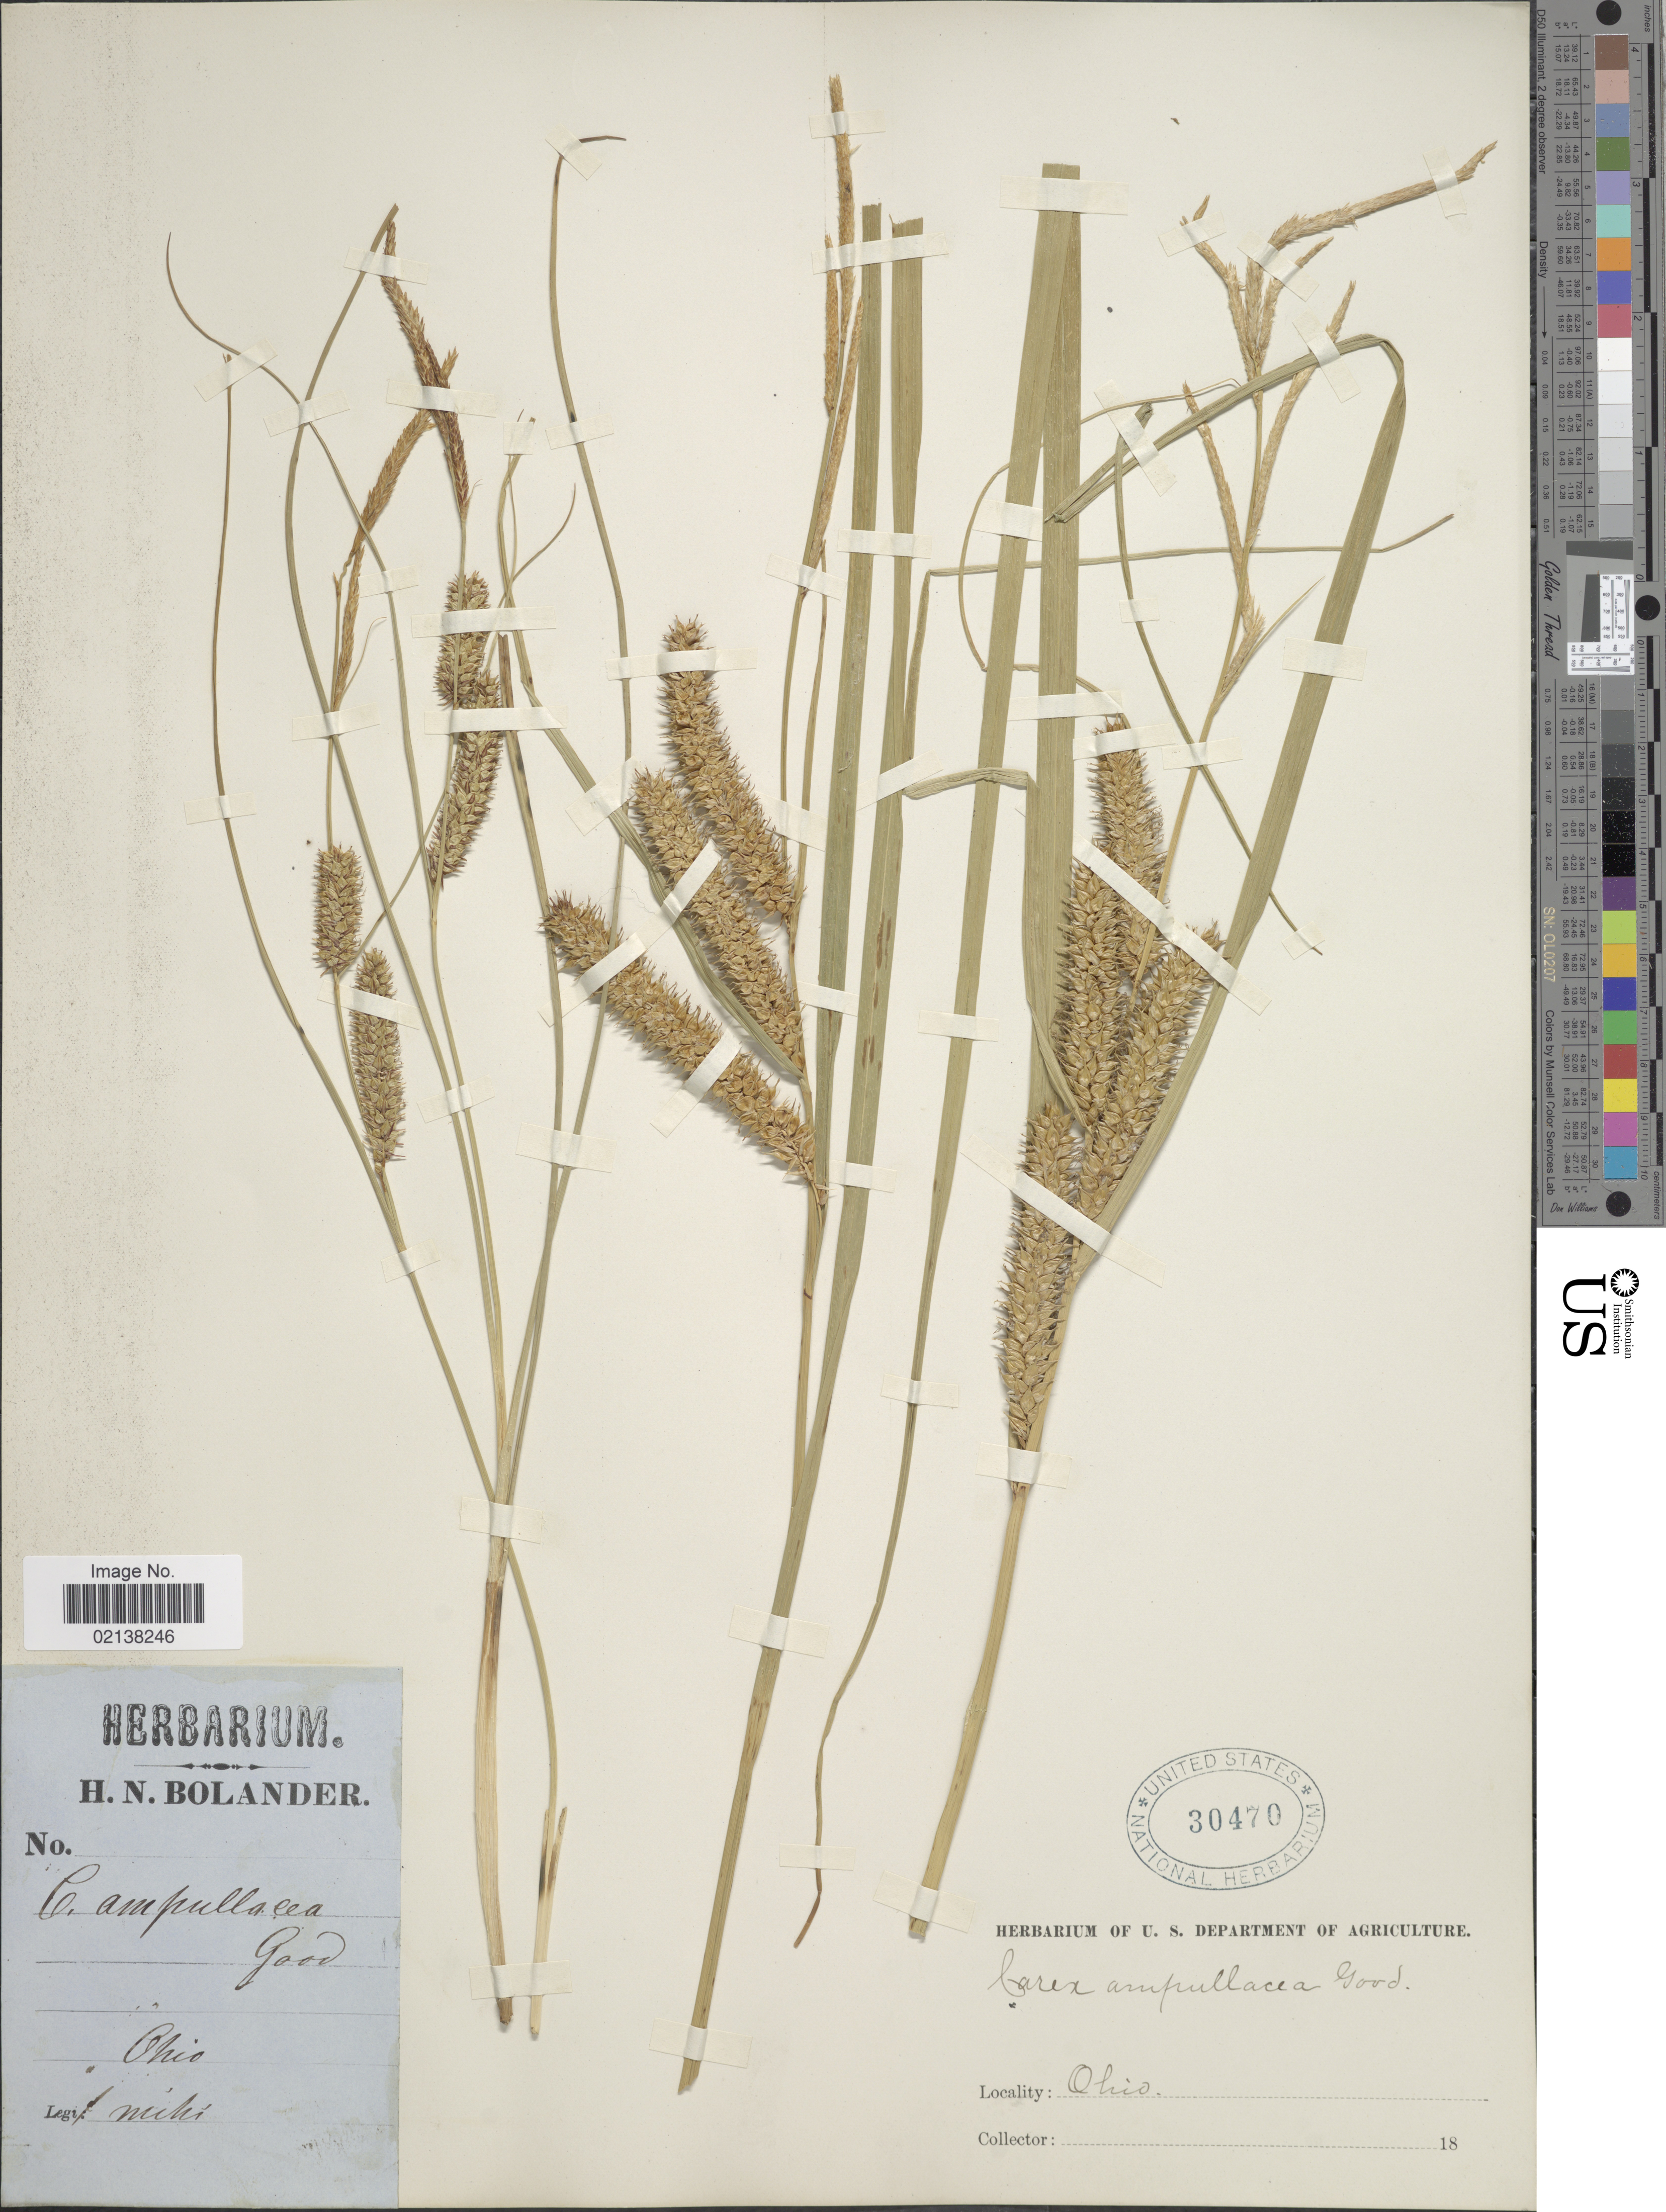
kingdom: Plantae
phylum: Tracheophyta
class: Liliopsida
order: Poales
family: Cyperaceae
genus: Carex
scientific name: Carex utriculata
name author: Boott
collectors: H. N. Bolander (herbarium)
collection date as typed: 18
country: United States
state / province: Ohio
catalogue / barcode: US 30470